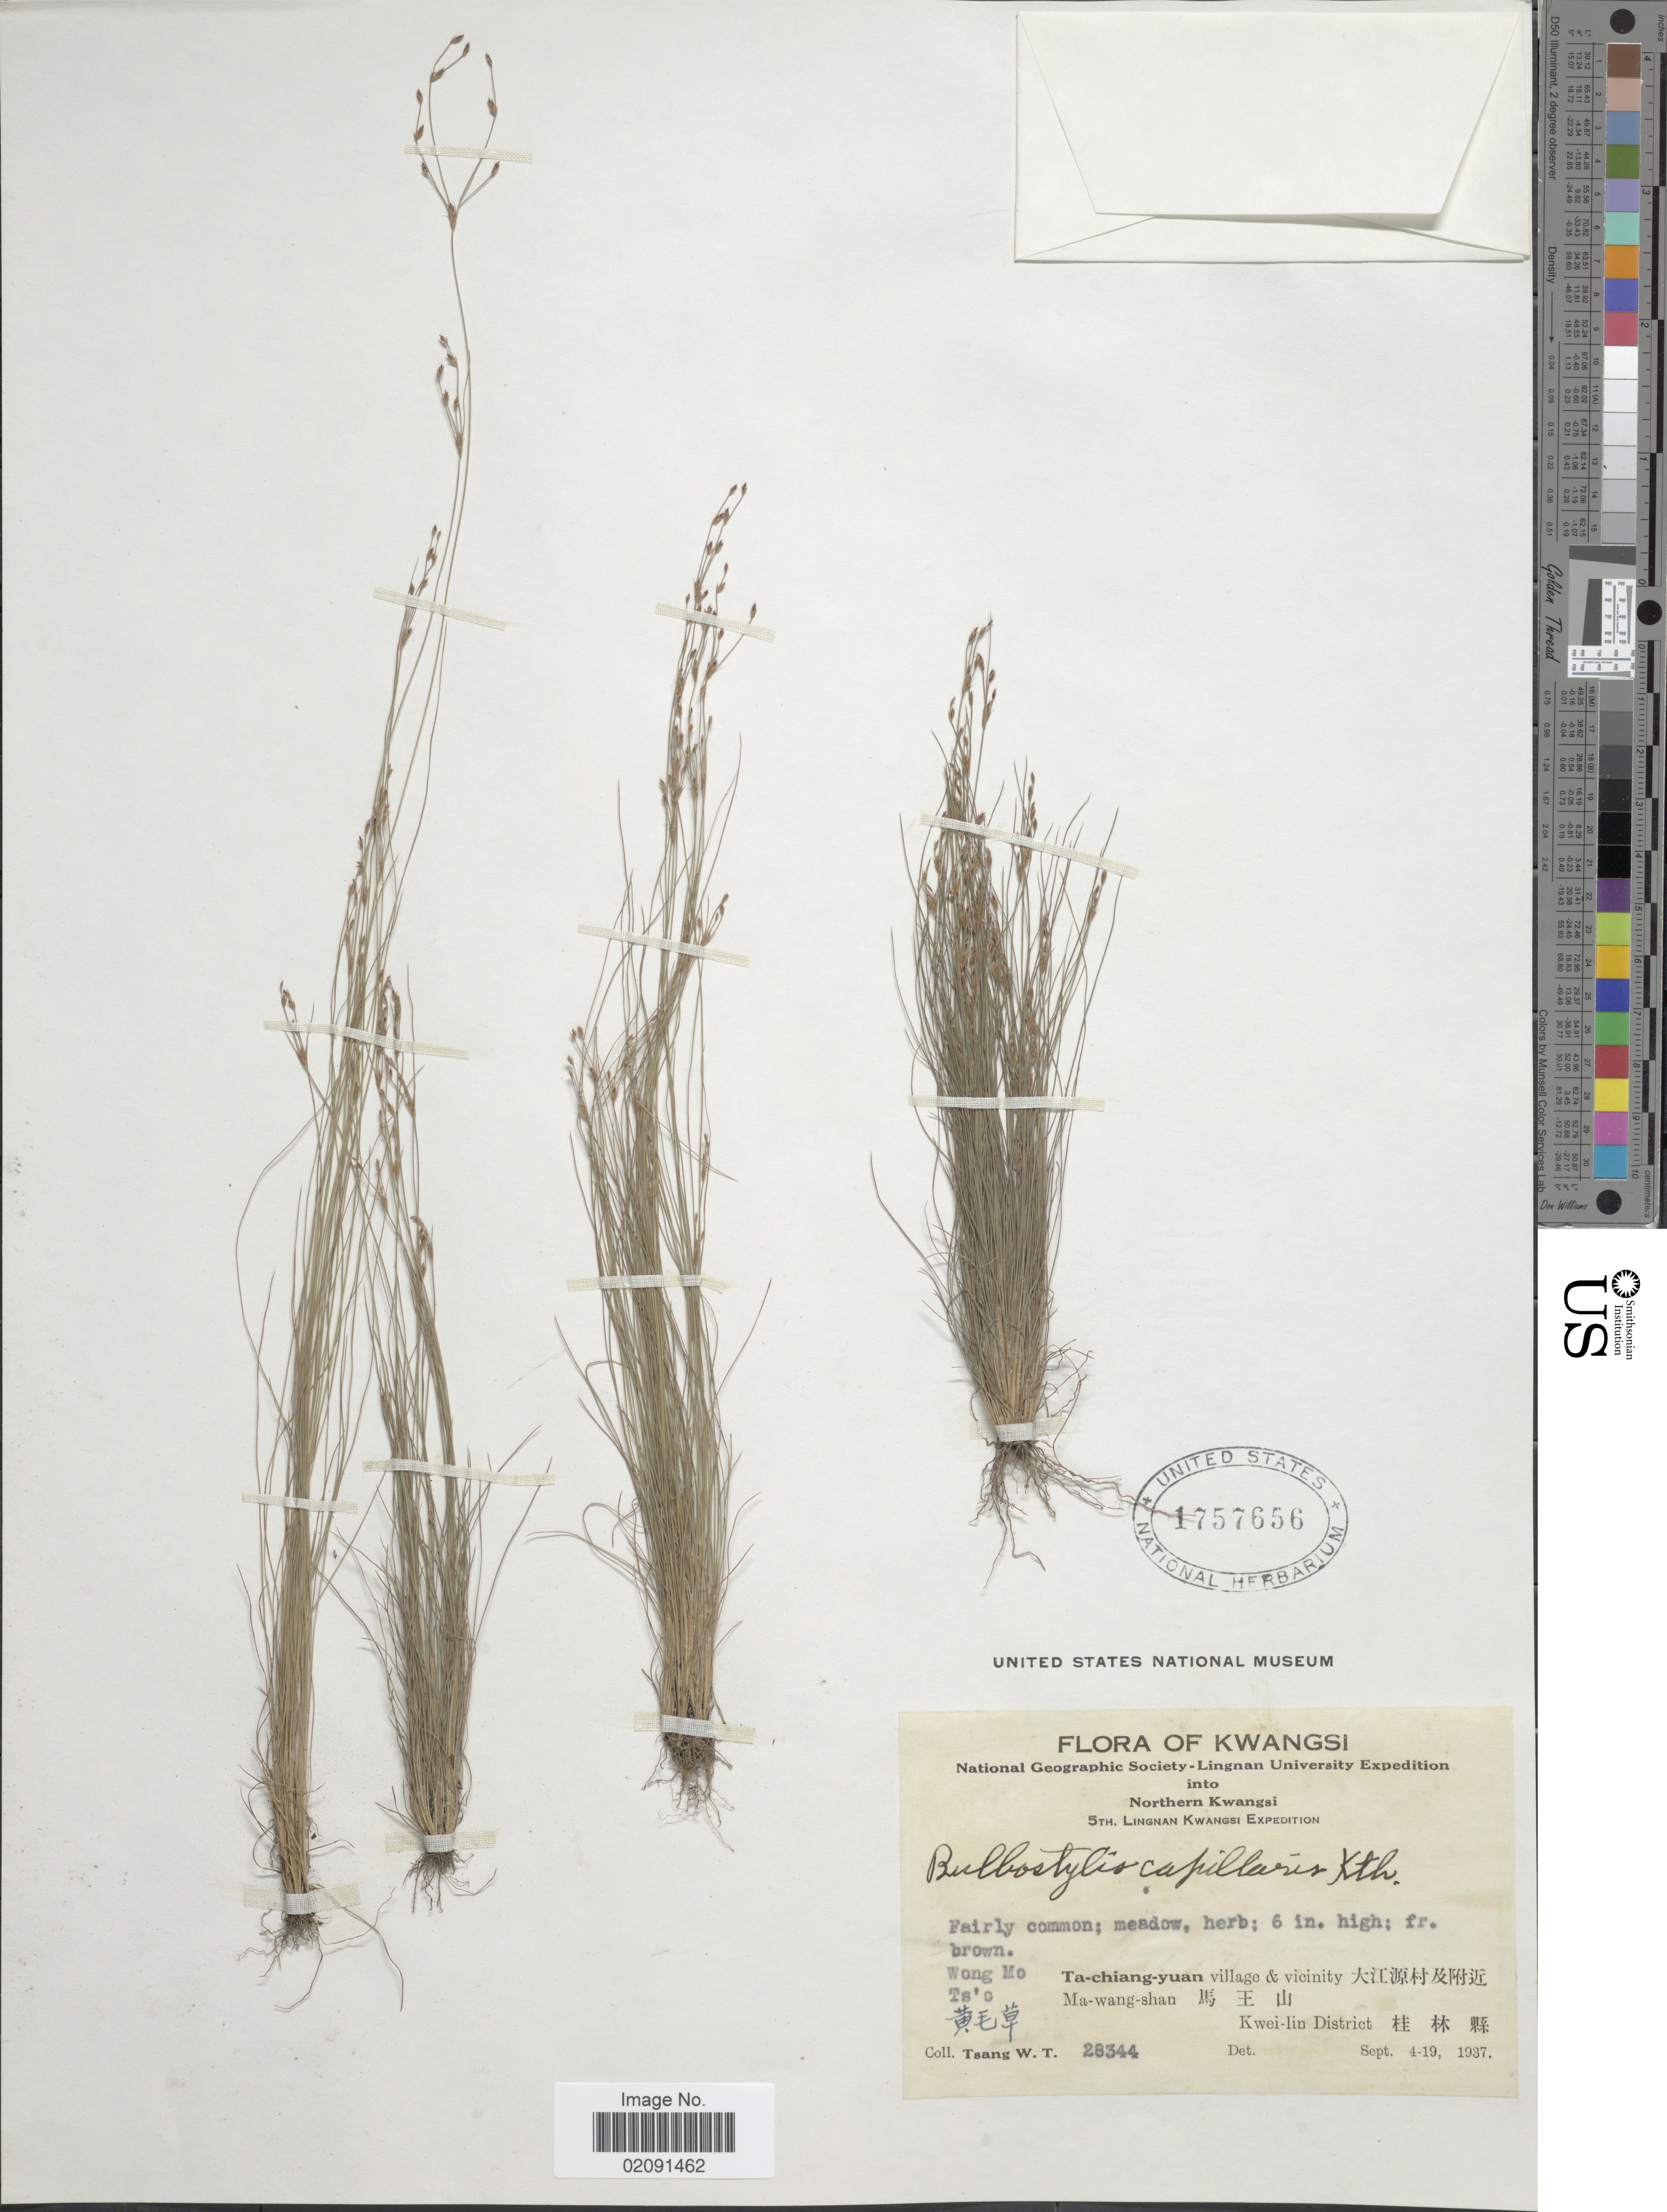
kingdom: Plantae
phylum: Tracheophyta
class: Liliopsida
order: Poales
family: Cyperaceae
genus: Bulbostylis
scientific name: Bulbostylis capillaris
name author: (L.) Kunth ex C.B. Clarke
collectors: W. T. Tsang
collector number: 28344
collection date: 1937-09-04/1937-09-19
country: China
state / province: Guangxi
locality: Kwangsi, Wong Mo Ts'o, Ta-chiang-yuan village & vicinity, Ma-wang-shan, Kwi-lin District.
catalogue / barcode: US 1757656